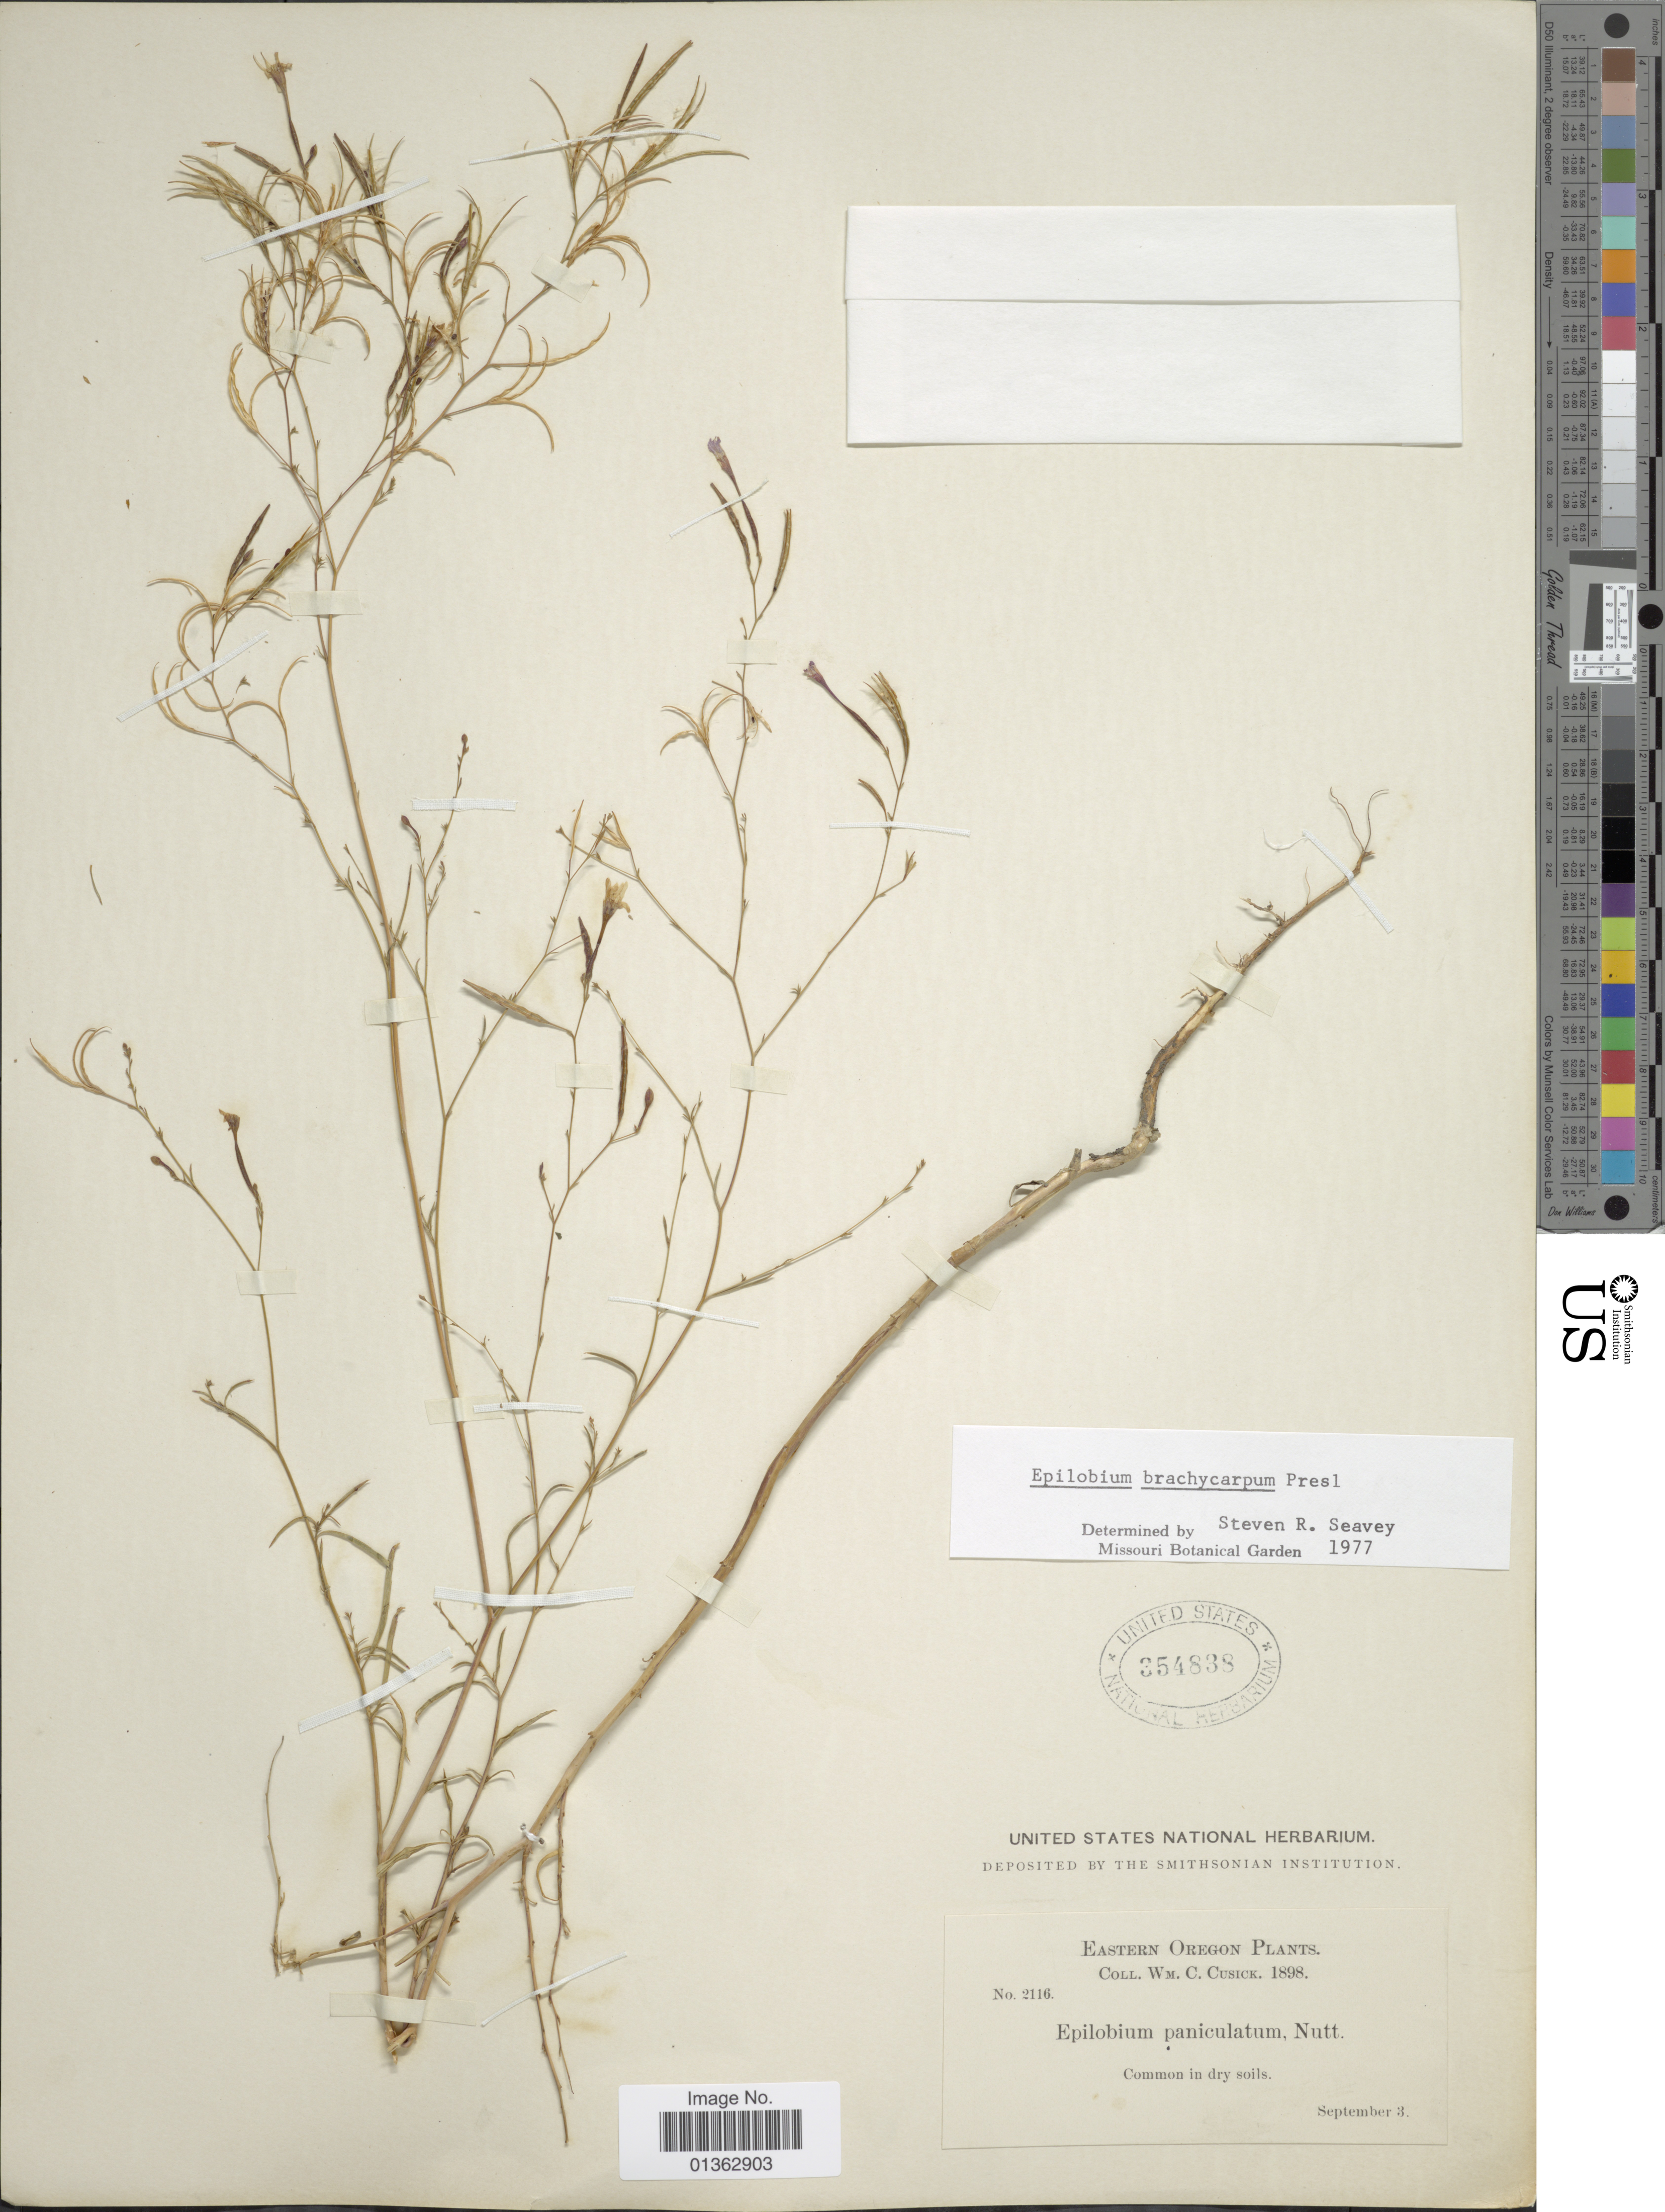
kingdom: Plantae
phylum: Tracheophyta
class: Magnoliopsida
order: Myrtales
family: Onagraceae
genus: Epilobium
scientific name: Epilobium brachycarpum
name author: C. Presl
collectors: W. C. Cusick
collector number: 2116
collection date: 1898-09-03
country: United States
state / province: Oregon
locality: Eastern Oregon.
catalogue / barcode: US 354838